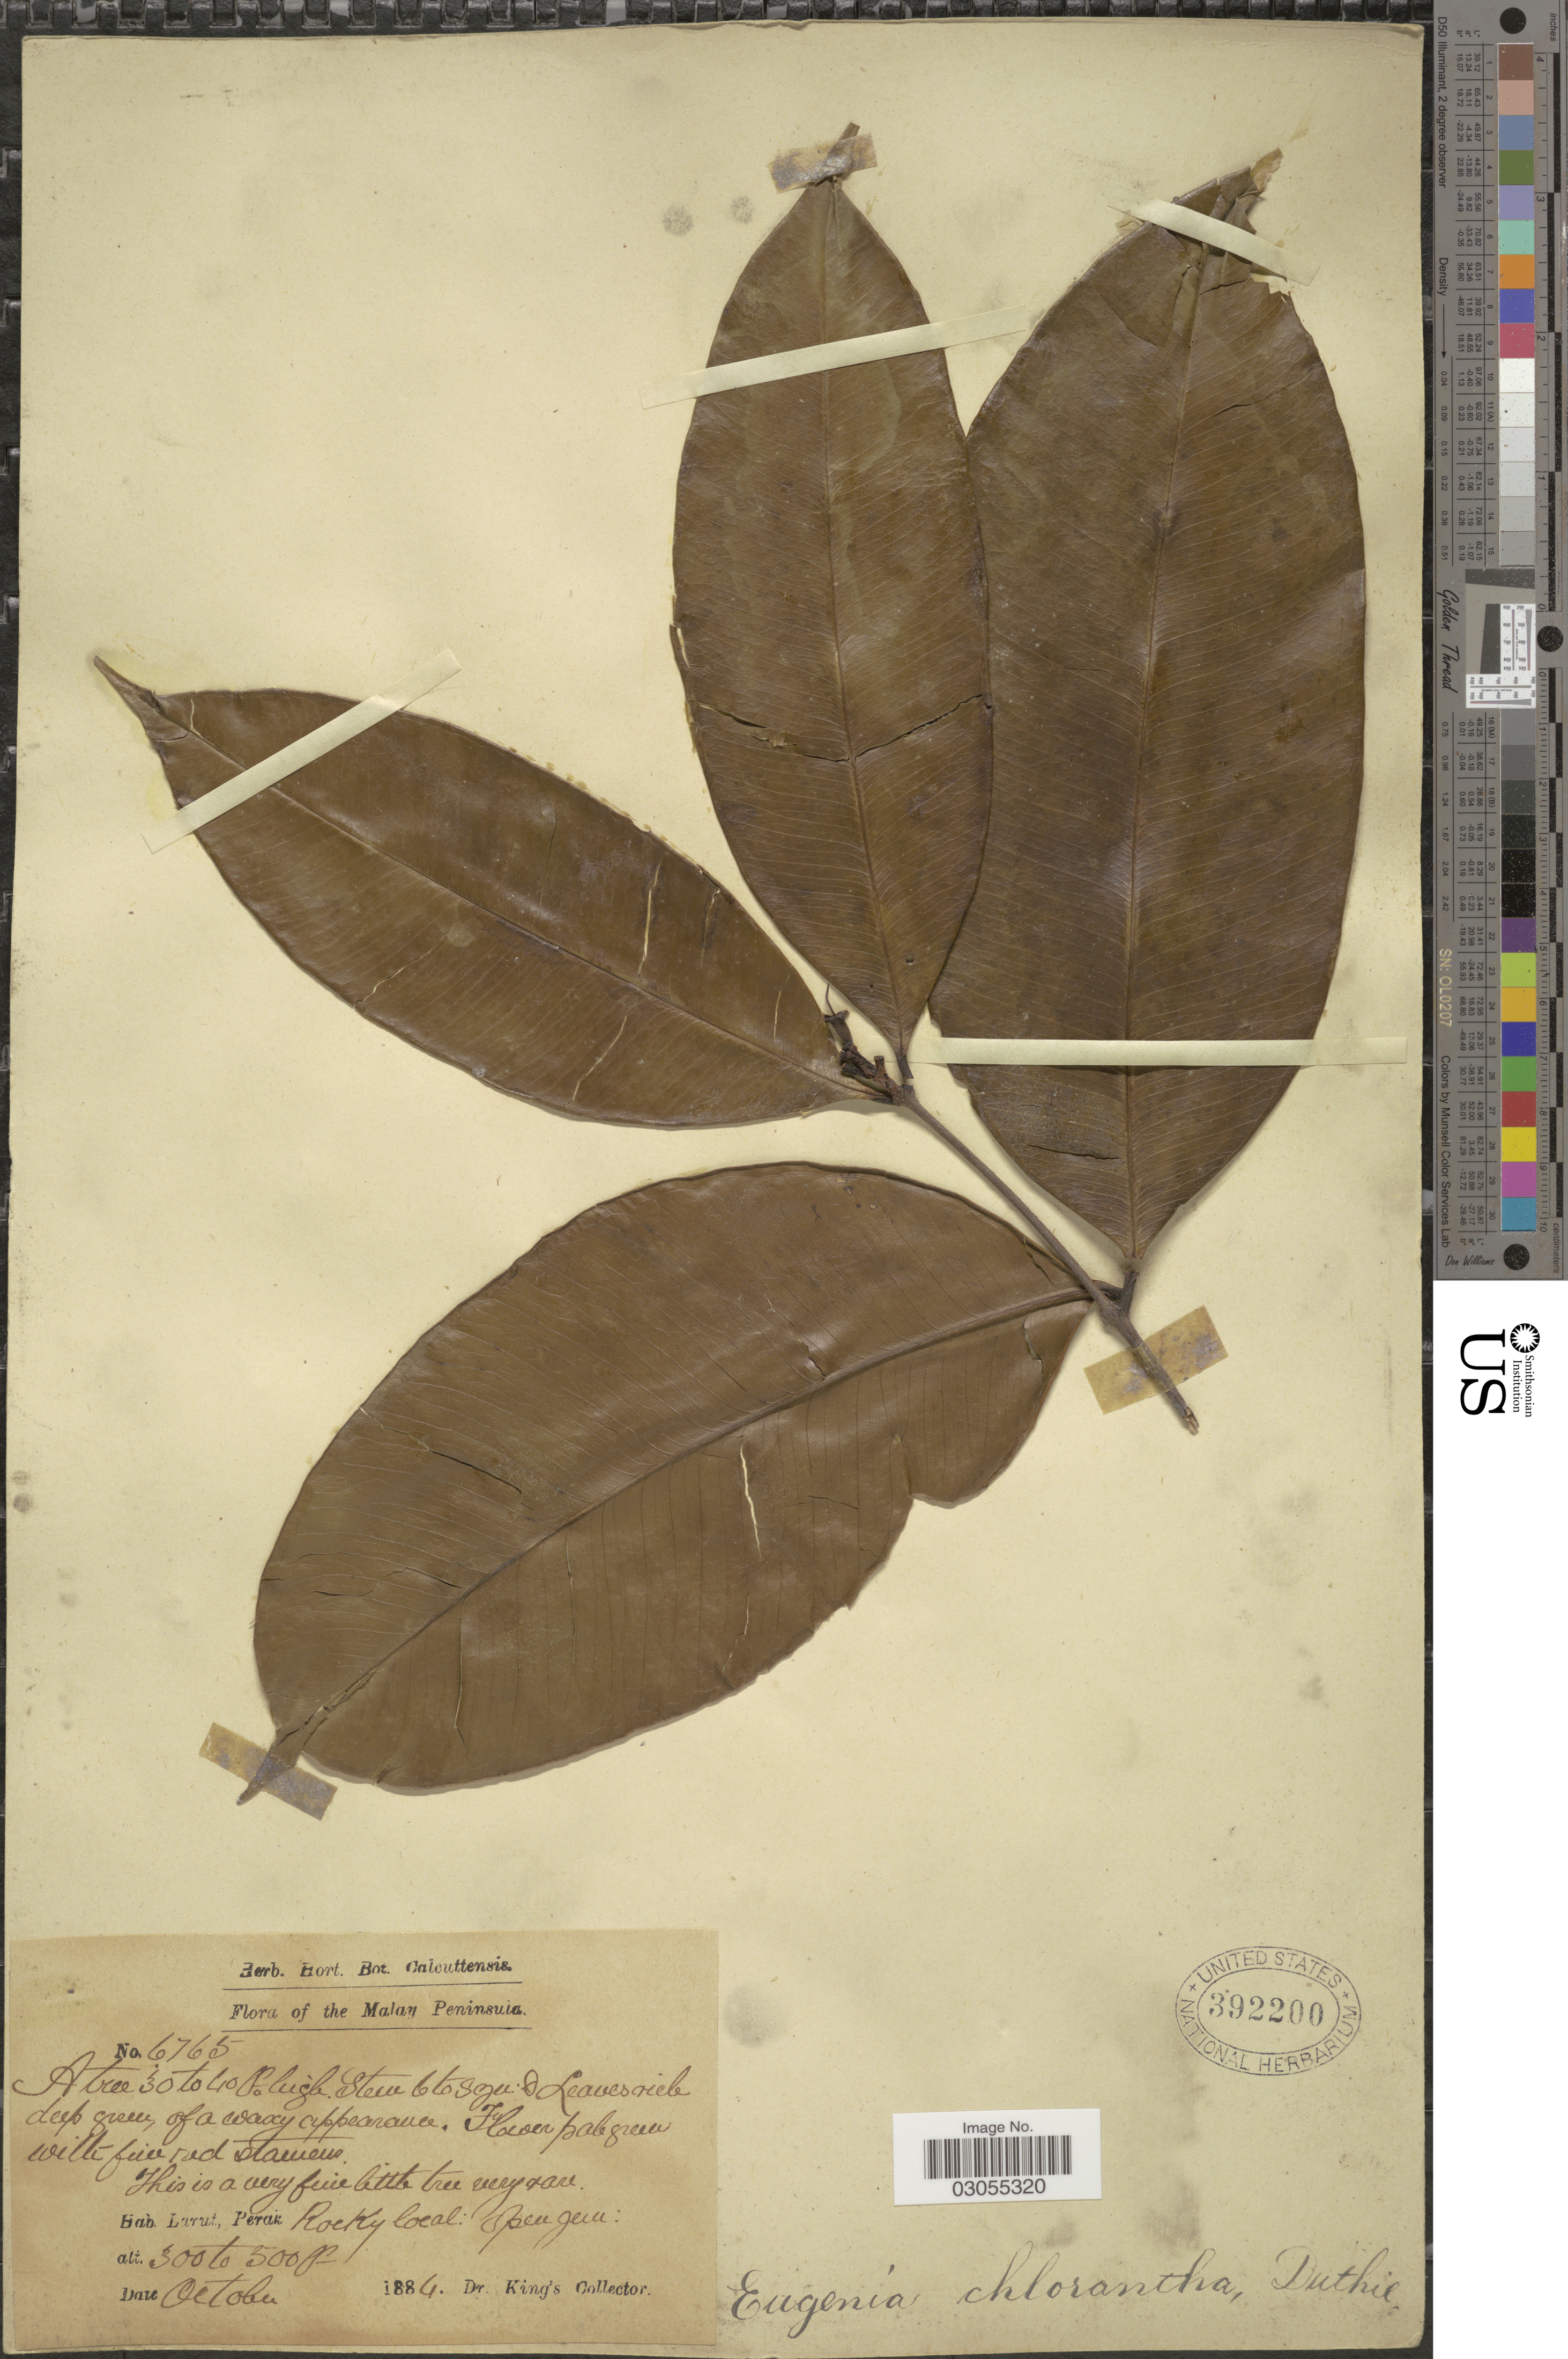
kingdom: Plantae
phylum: Tracheophyta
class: Magnoliopsida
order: Myrtales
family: Myrtaceae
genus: Syzygium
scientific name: Syzygium chloranthum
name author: (Duthie) Merr. & L.M. Perry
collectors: Dr. King's collector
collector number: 6765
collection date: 1884-10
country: Malaysia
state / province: Perak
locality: Malay Peninsula. Larut.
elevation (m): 91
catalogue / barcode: US 392200